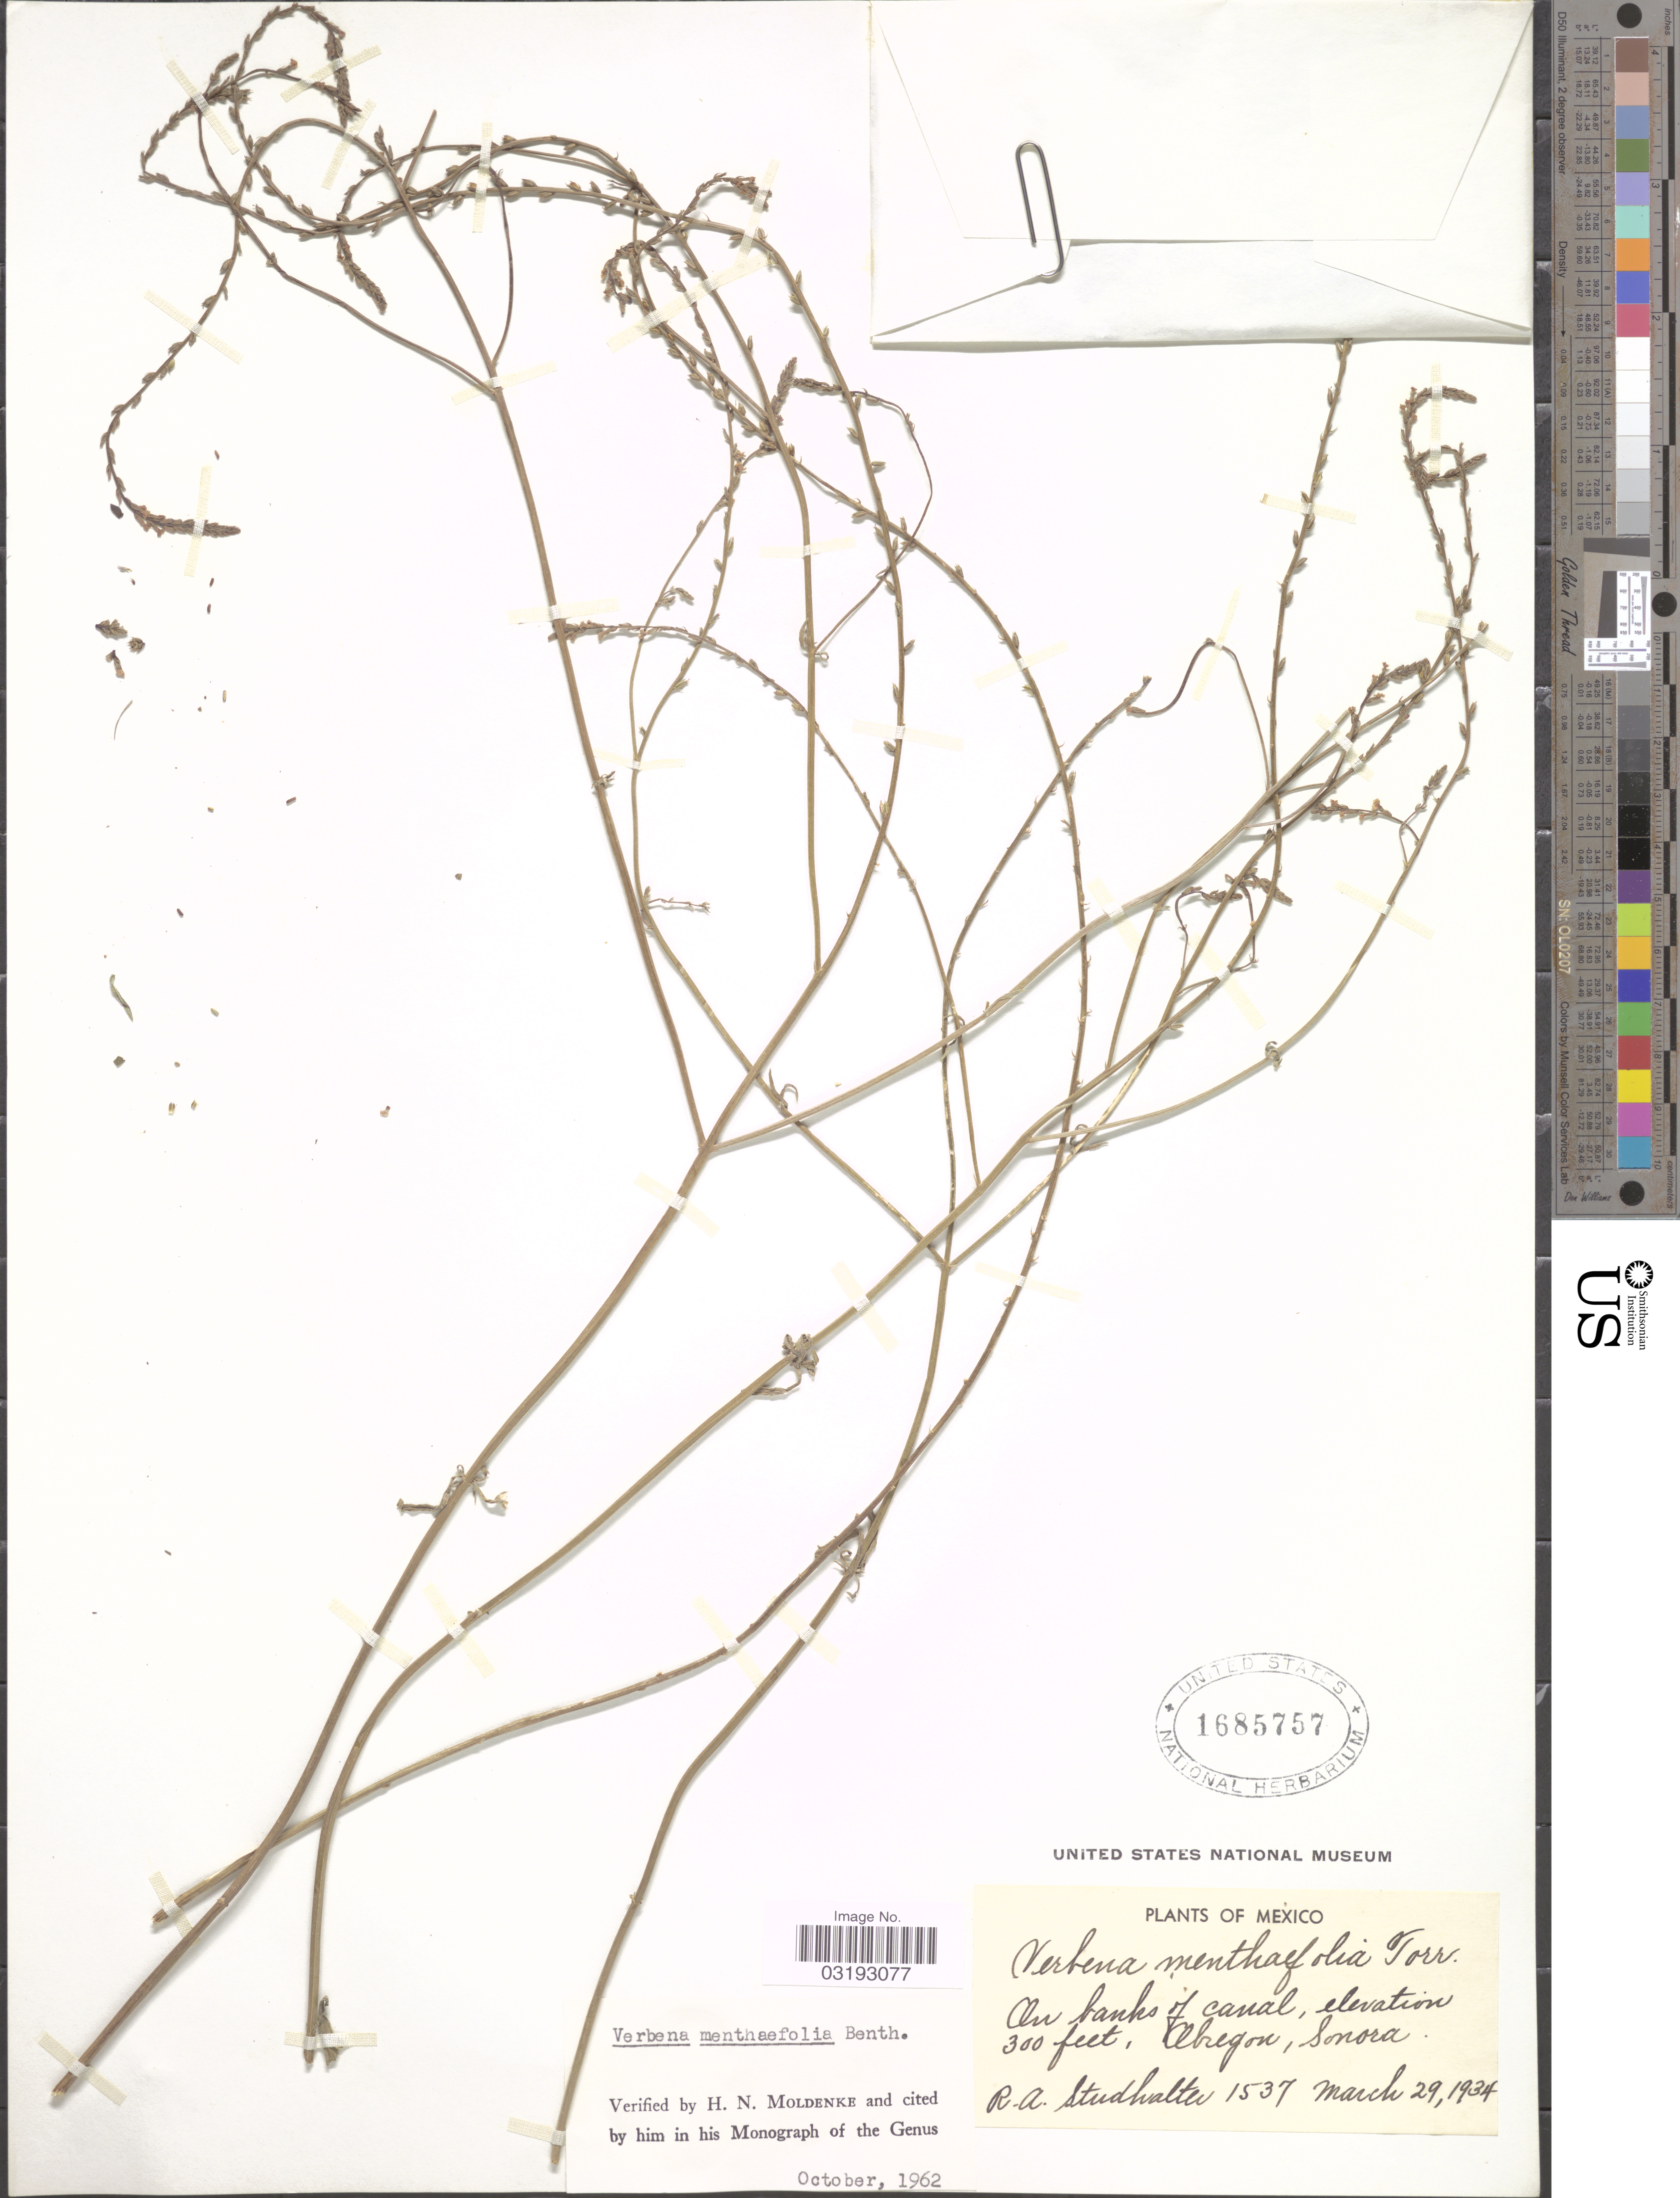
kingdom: Plantae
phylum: Tracheophyta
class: Magnoliopsida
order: Lamiales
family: Verbenaceae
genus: Verbena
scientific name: Verbena menthaefolia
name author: Benth.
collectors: R. Studhalter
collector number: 1537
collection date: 1934-03-29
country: Mexico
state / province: Sonora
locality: On banks of canal, Abregon.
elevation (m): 91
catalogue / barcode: US 1685757